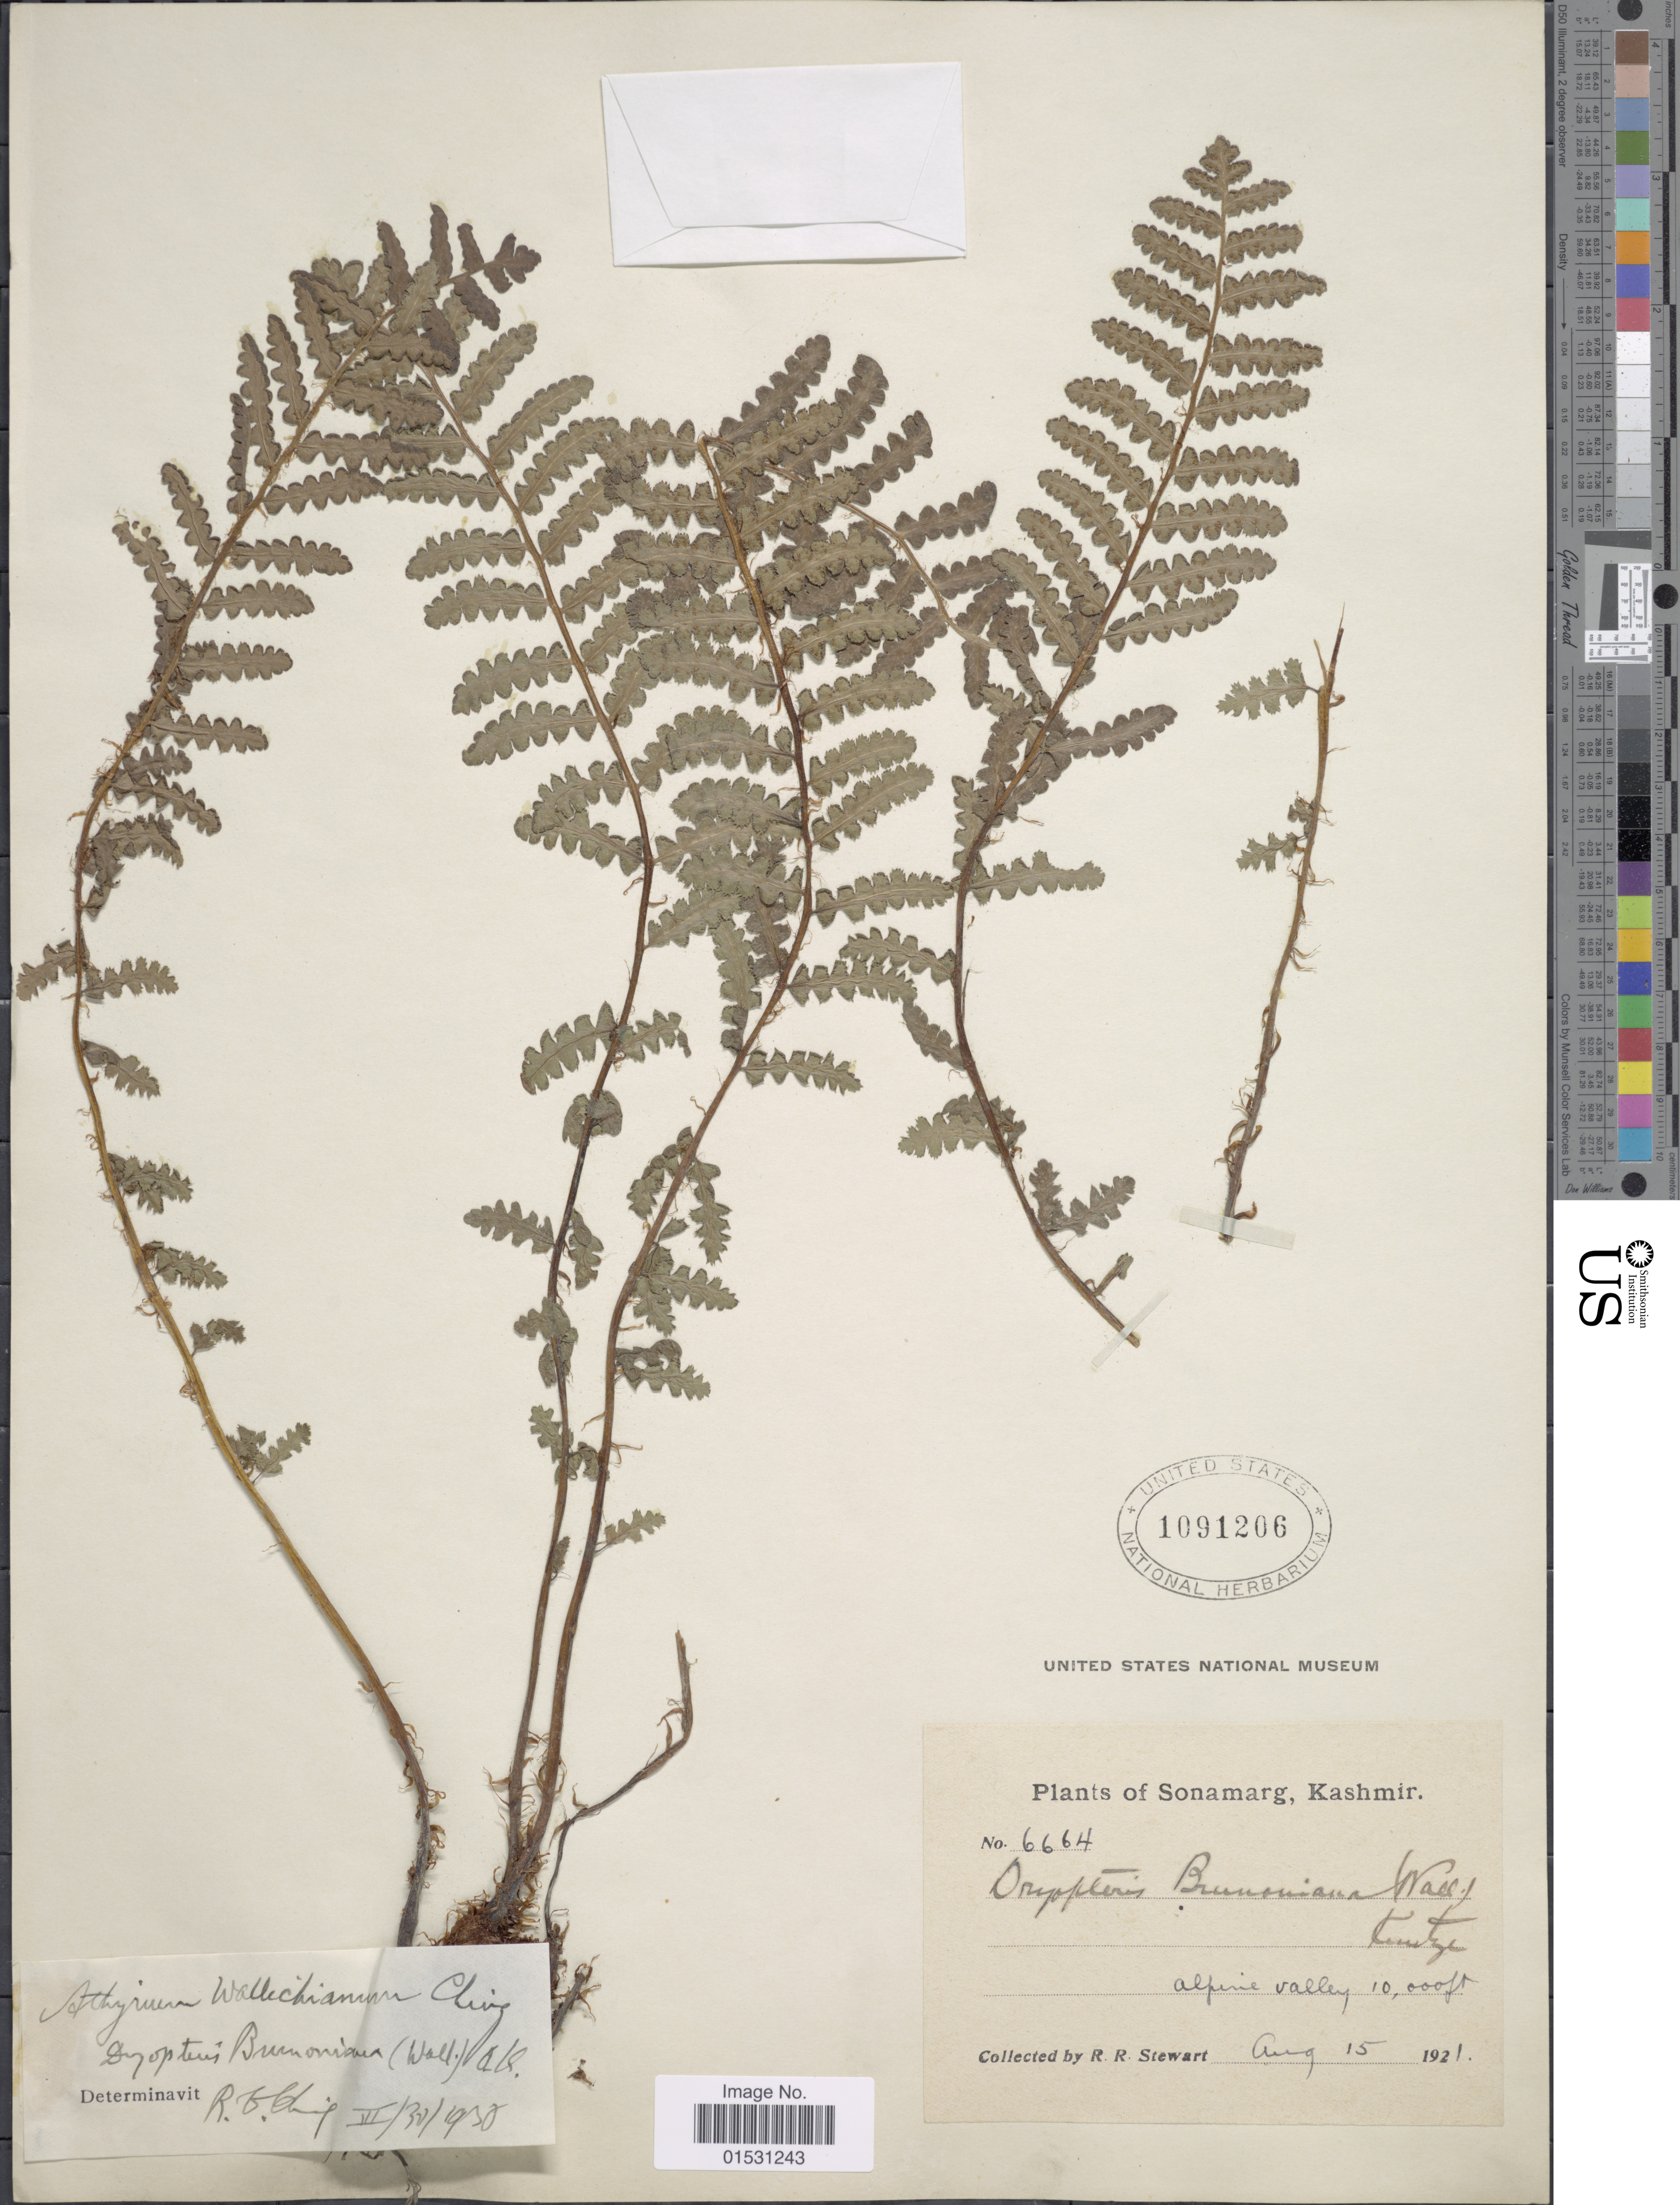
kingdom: Plantae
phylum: Tracheophyta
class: Polypodiopsida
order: Polypodiales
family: Athyriaceae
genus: Athyrium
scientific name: Athyrium wallickianum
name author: Ching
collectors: R. R. Stewart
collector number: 6664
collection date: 1921-08-15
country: India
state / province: Jammu and Kashmir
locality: Sonamarg, Kashmir.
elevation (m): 3048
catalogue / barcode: US 1091206